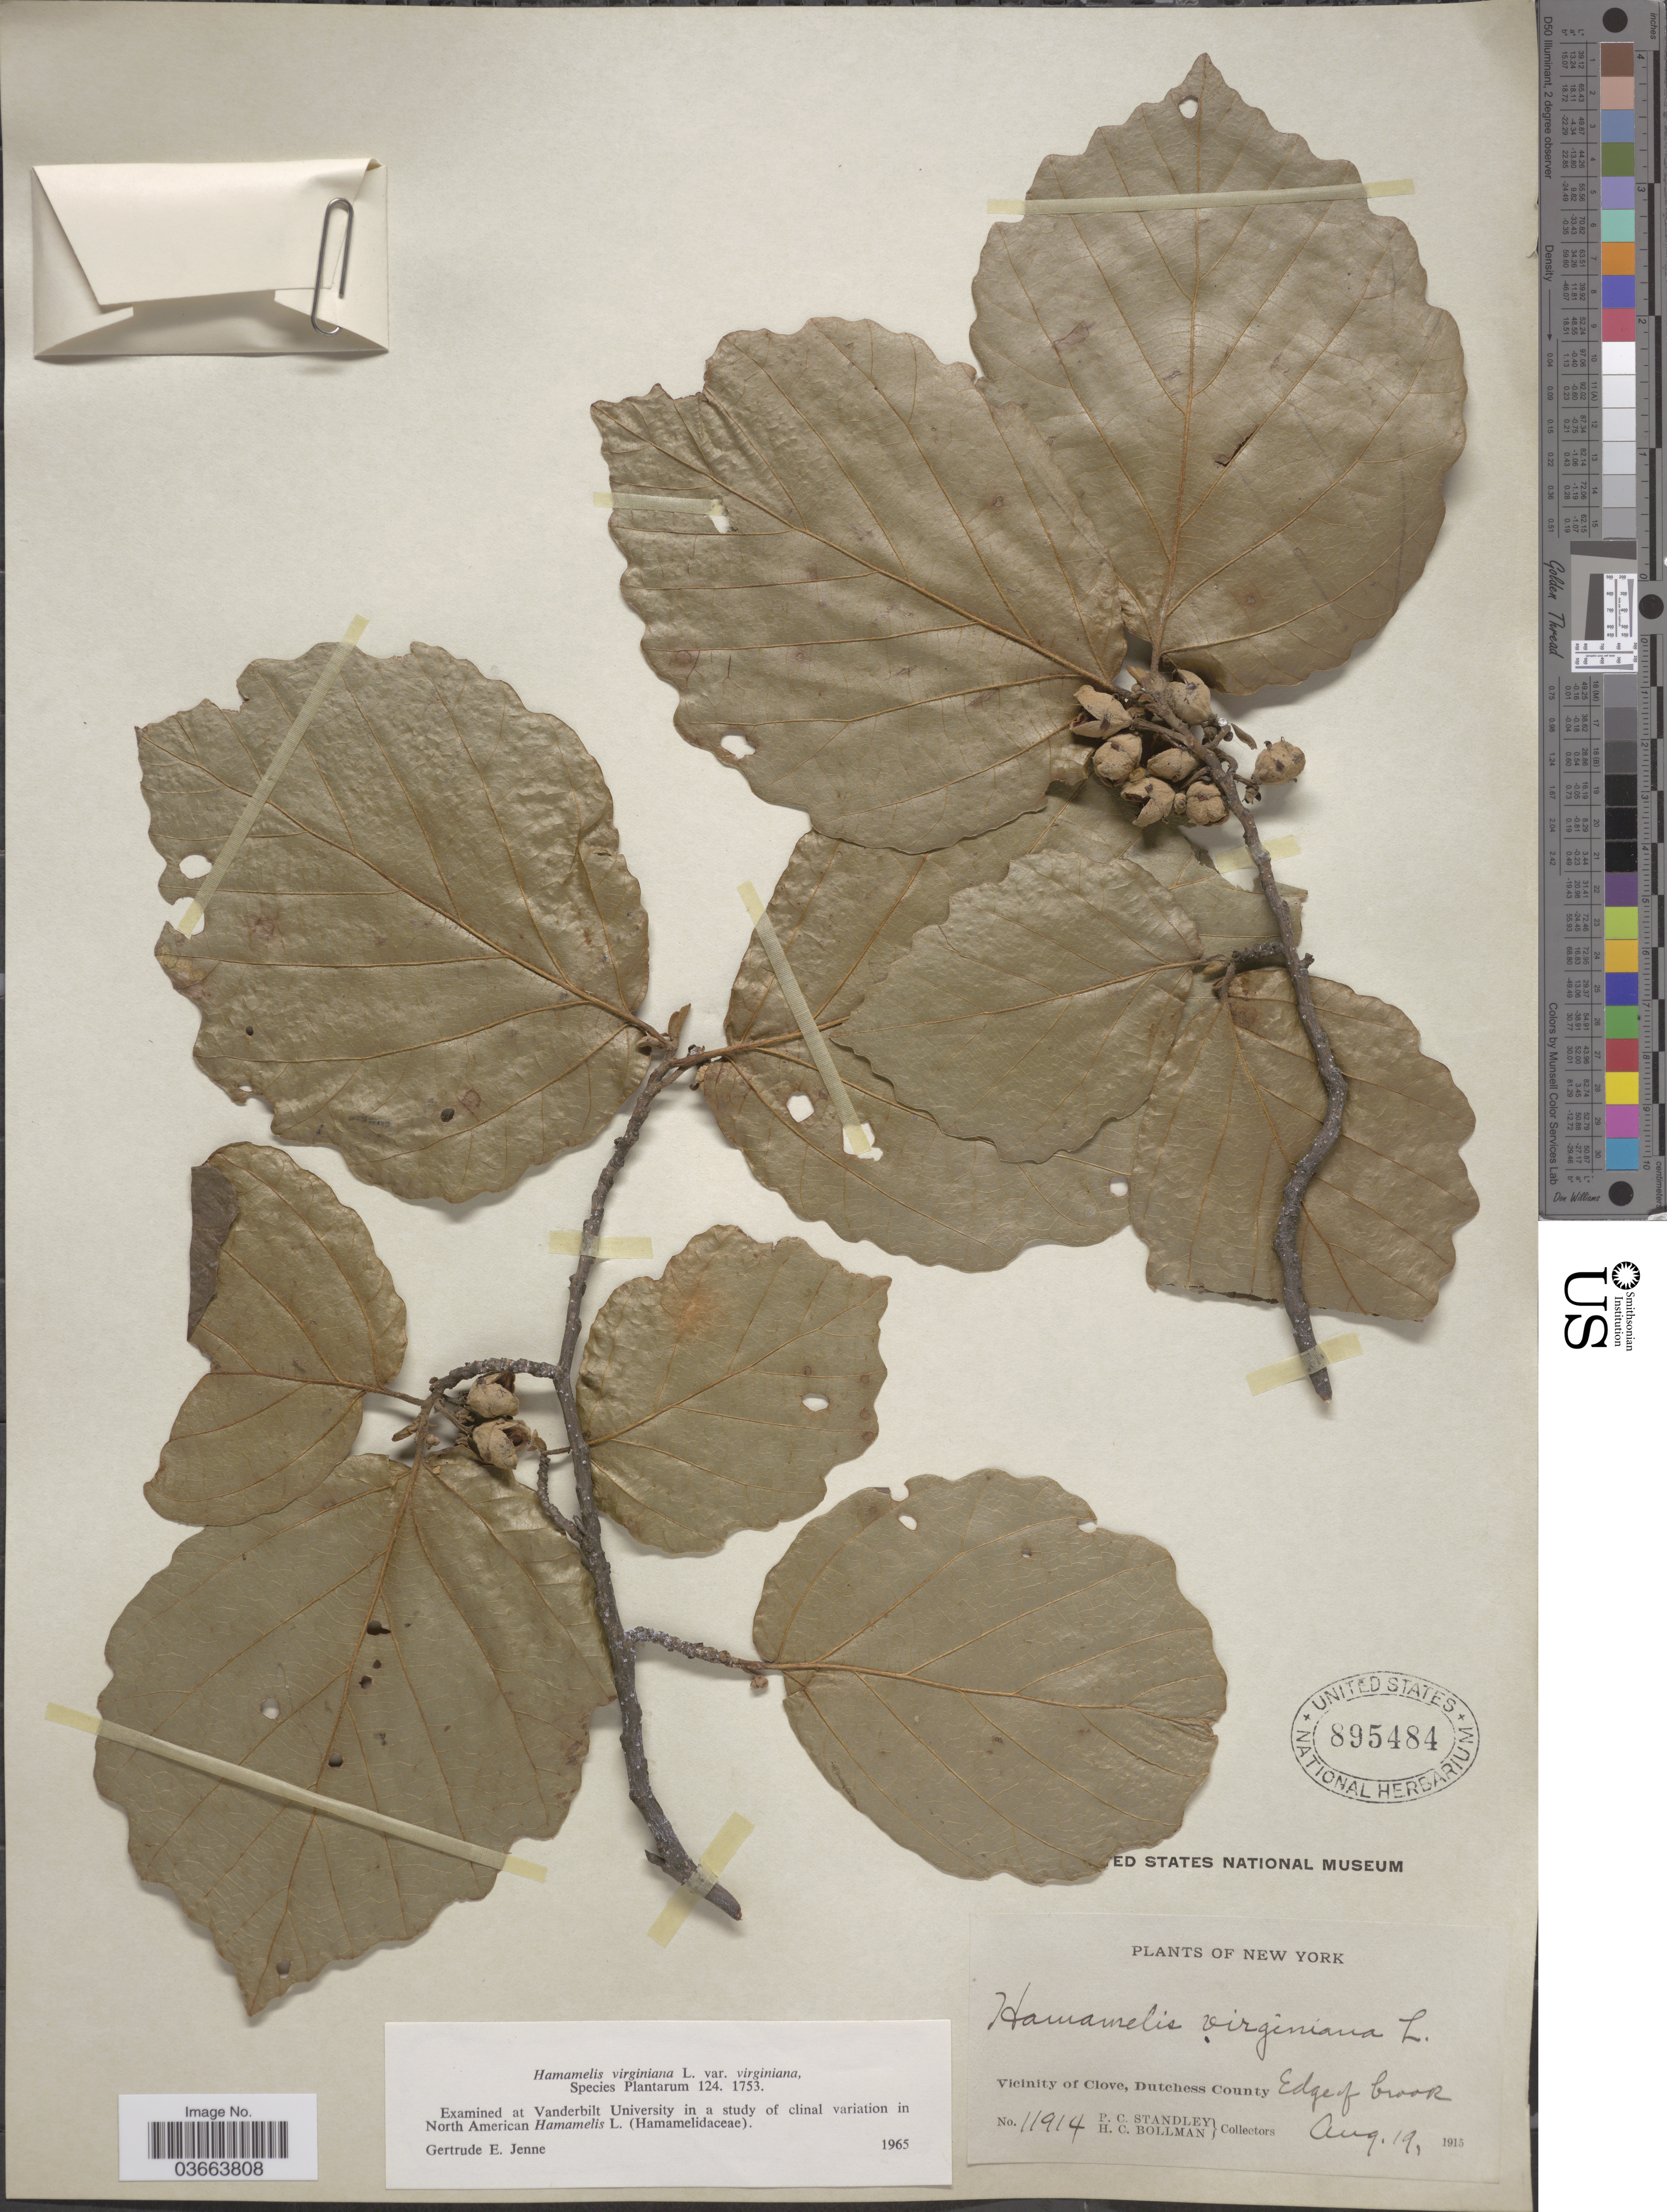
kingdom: Plantae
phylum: Tracheophyta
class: Magnoliopsida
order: Saxifragales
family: Hamamelidaceae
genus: Hamamelis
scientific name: Hamamelis virginiana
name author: L.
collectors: P. C. Standley & H. C. Bollman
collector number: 11914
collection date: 1915-08-19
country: United States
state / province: New York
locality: Vicinity of Clove, Dutchness County. Edge of brook.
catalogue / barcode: US 895484